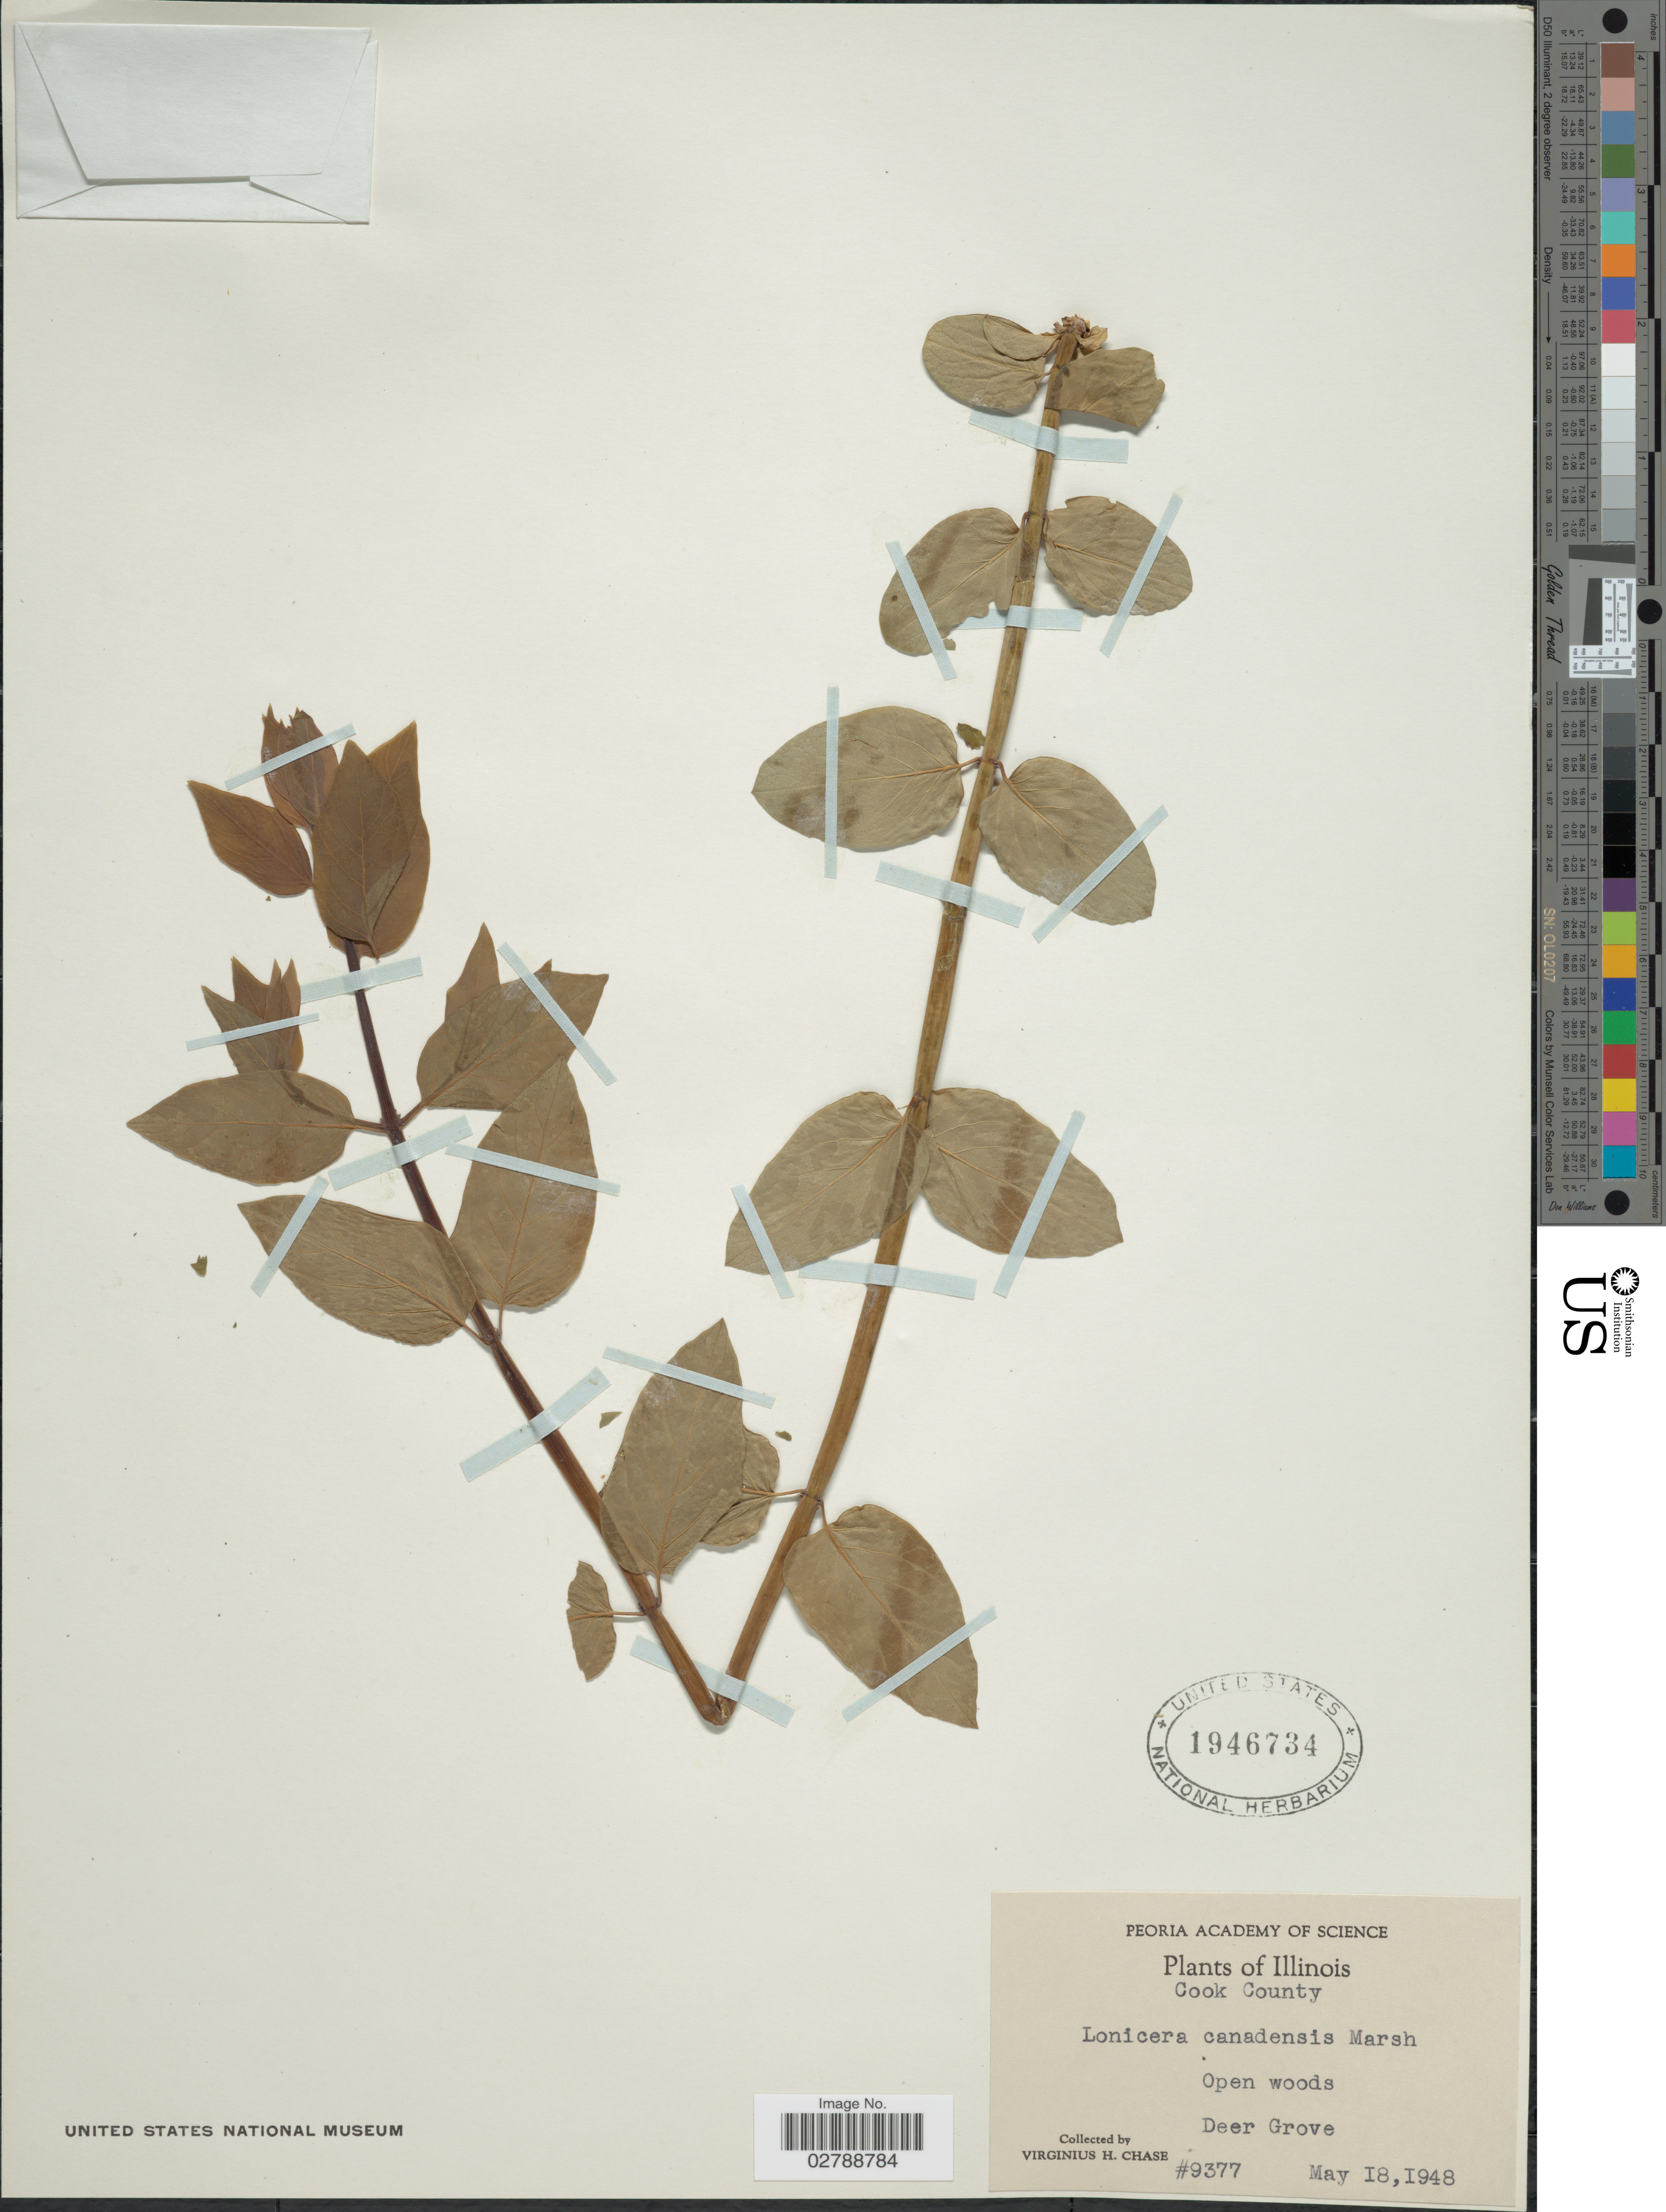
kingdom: Plantae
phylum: Tracheophyta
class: Magnoliopsida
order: Dipsacales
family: Caprifoliaceae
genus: Lonicera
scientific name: Lonicera canadensis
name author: Bartram & W. Bartram ex Marshall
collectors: V. H. Chase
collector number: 9377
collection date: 1948-05-18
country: United States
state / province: Illinois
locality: Cook County. Deer Grove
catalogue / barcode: US 1946734